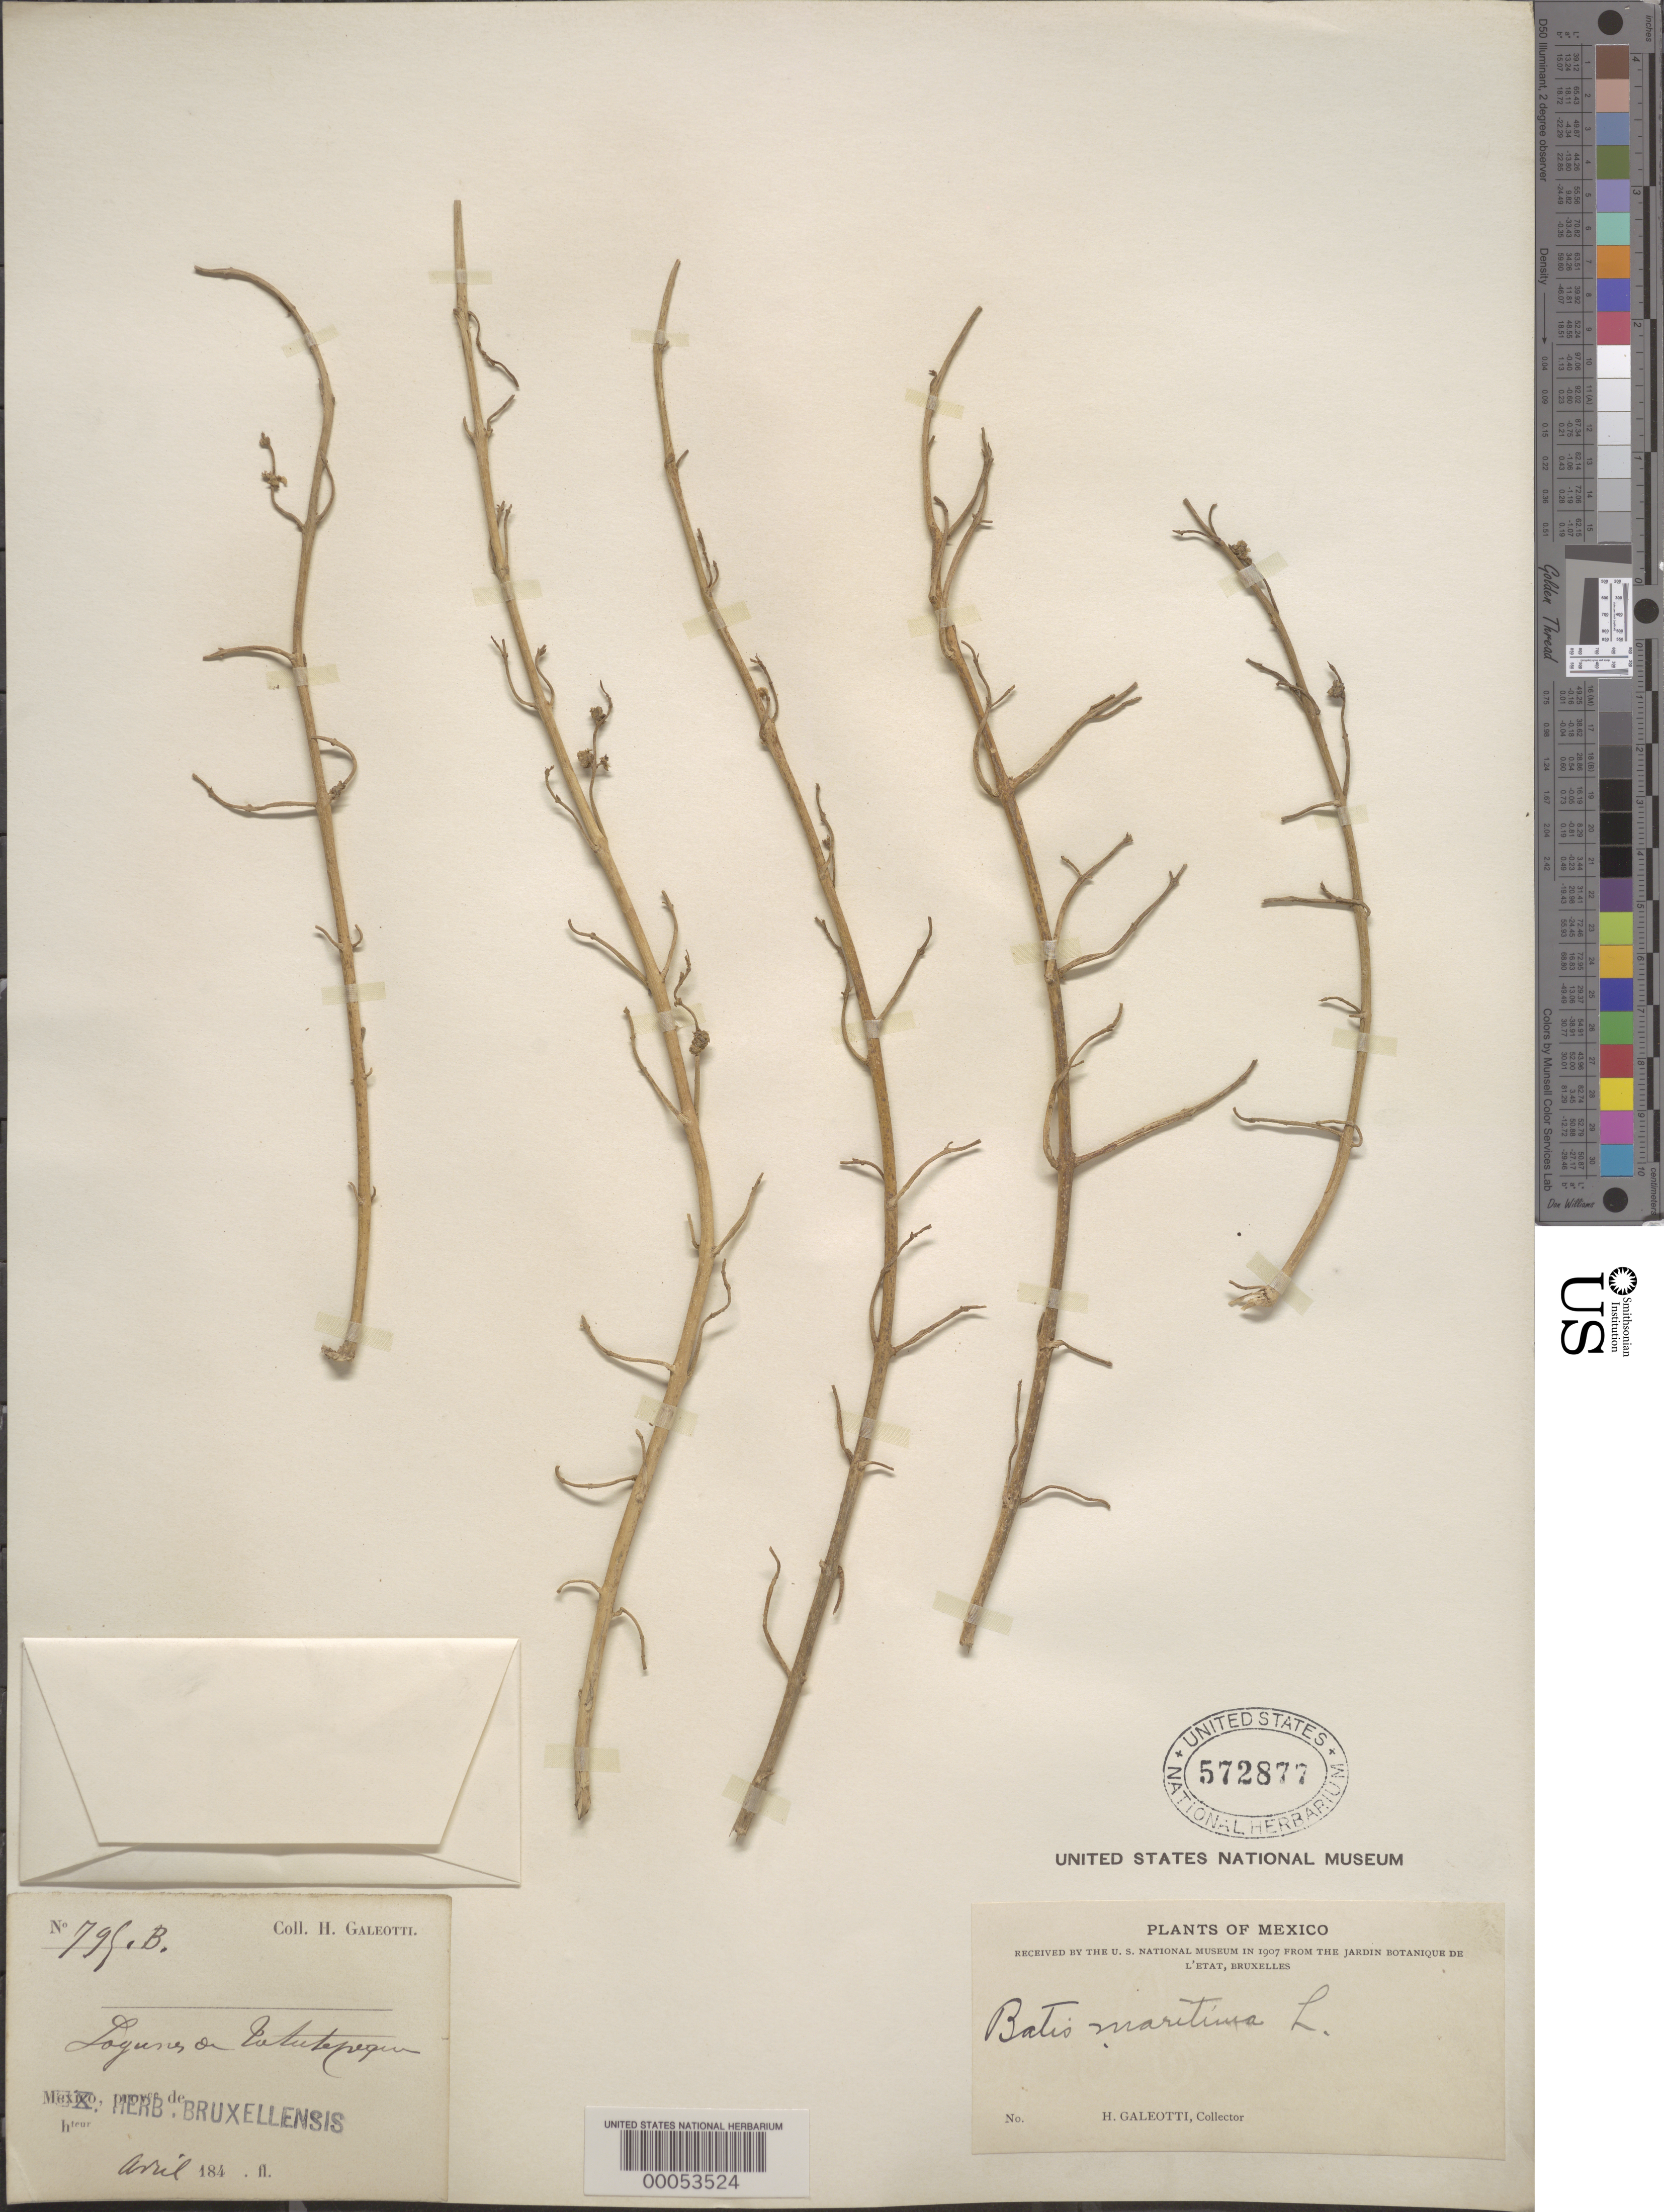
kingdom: Plantae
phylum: Tracheophyta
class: Magnoliopsida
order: Brassicales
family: Bataceae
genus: Batis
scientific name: Batis maritima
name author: L.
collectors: H. G. Galeotti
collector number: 79s.b.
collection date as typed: Apr 184-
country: Mexico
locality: Laguna de Tututepeque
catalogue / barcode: US 572877